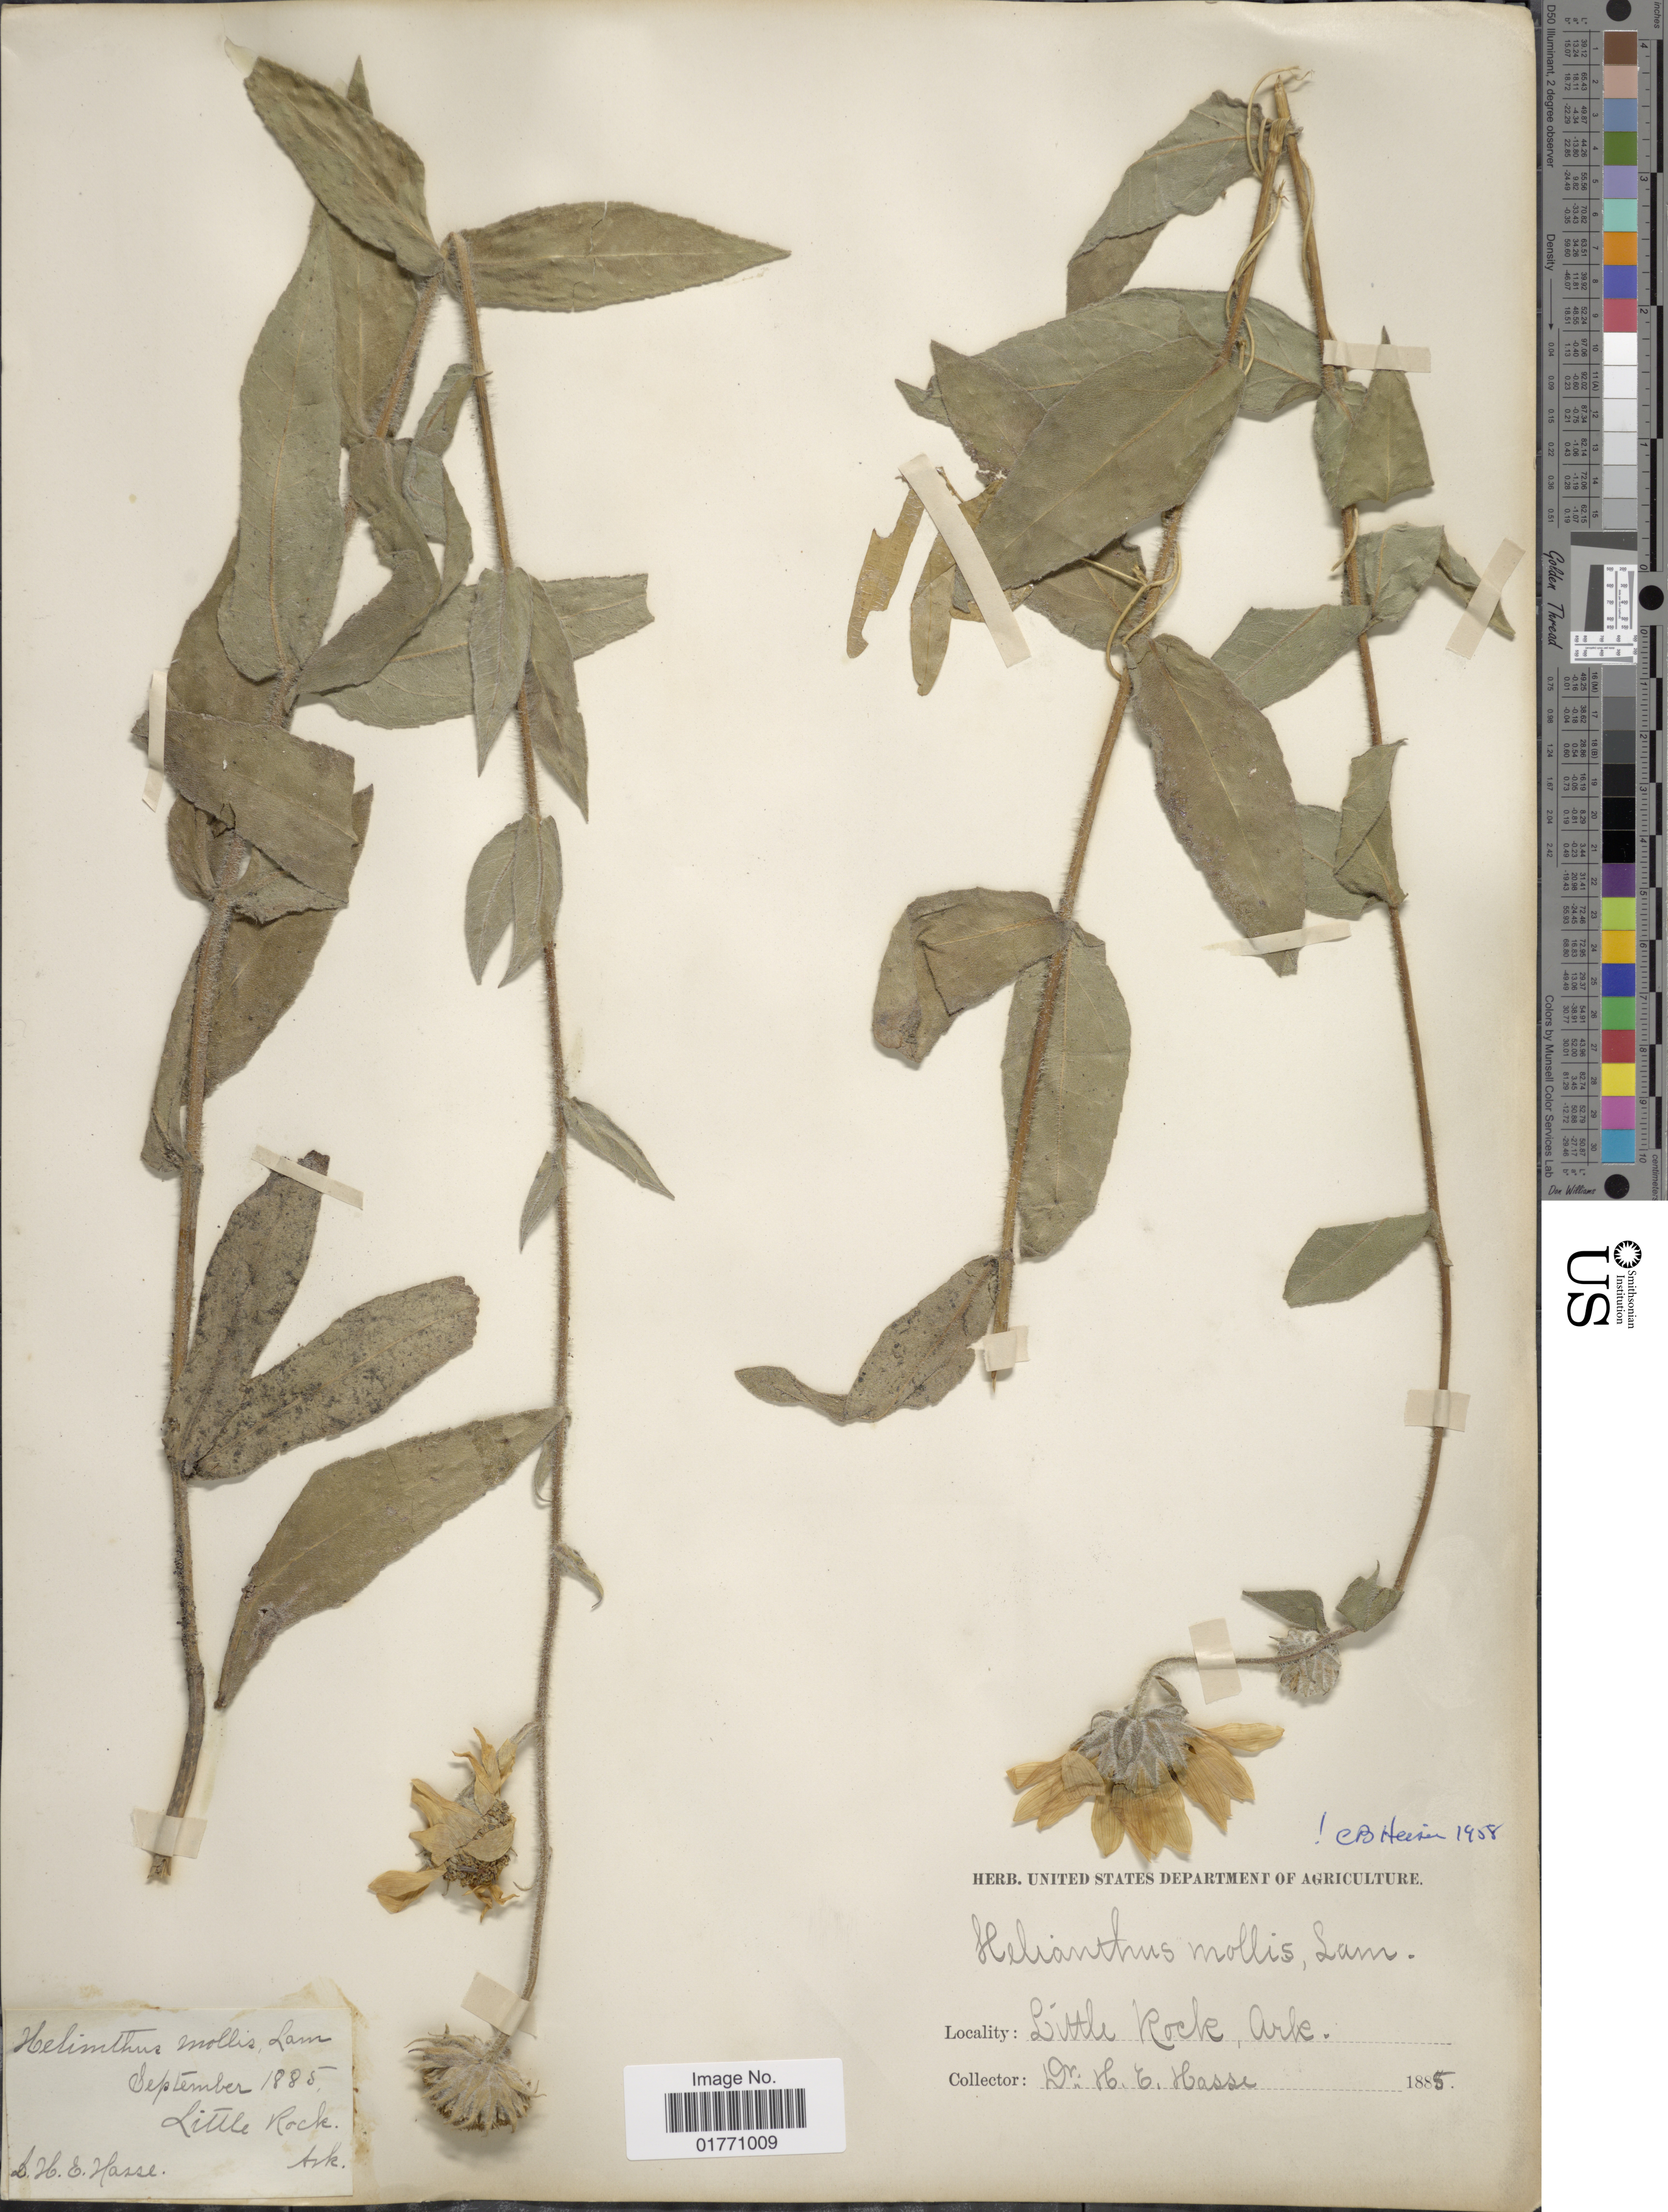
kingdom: Plantae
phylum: Tracheophyta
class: Magnoliopsida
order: Asterales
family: Asteraceae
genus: Helianthus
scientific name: Helianthus mollis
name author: Lam.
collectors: H. E. Hasse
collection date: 1885-09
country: United States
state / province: Arkansas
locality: Little Rock.